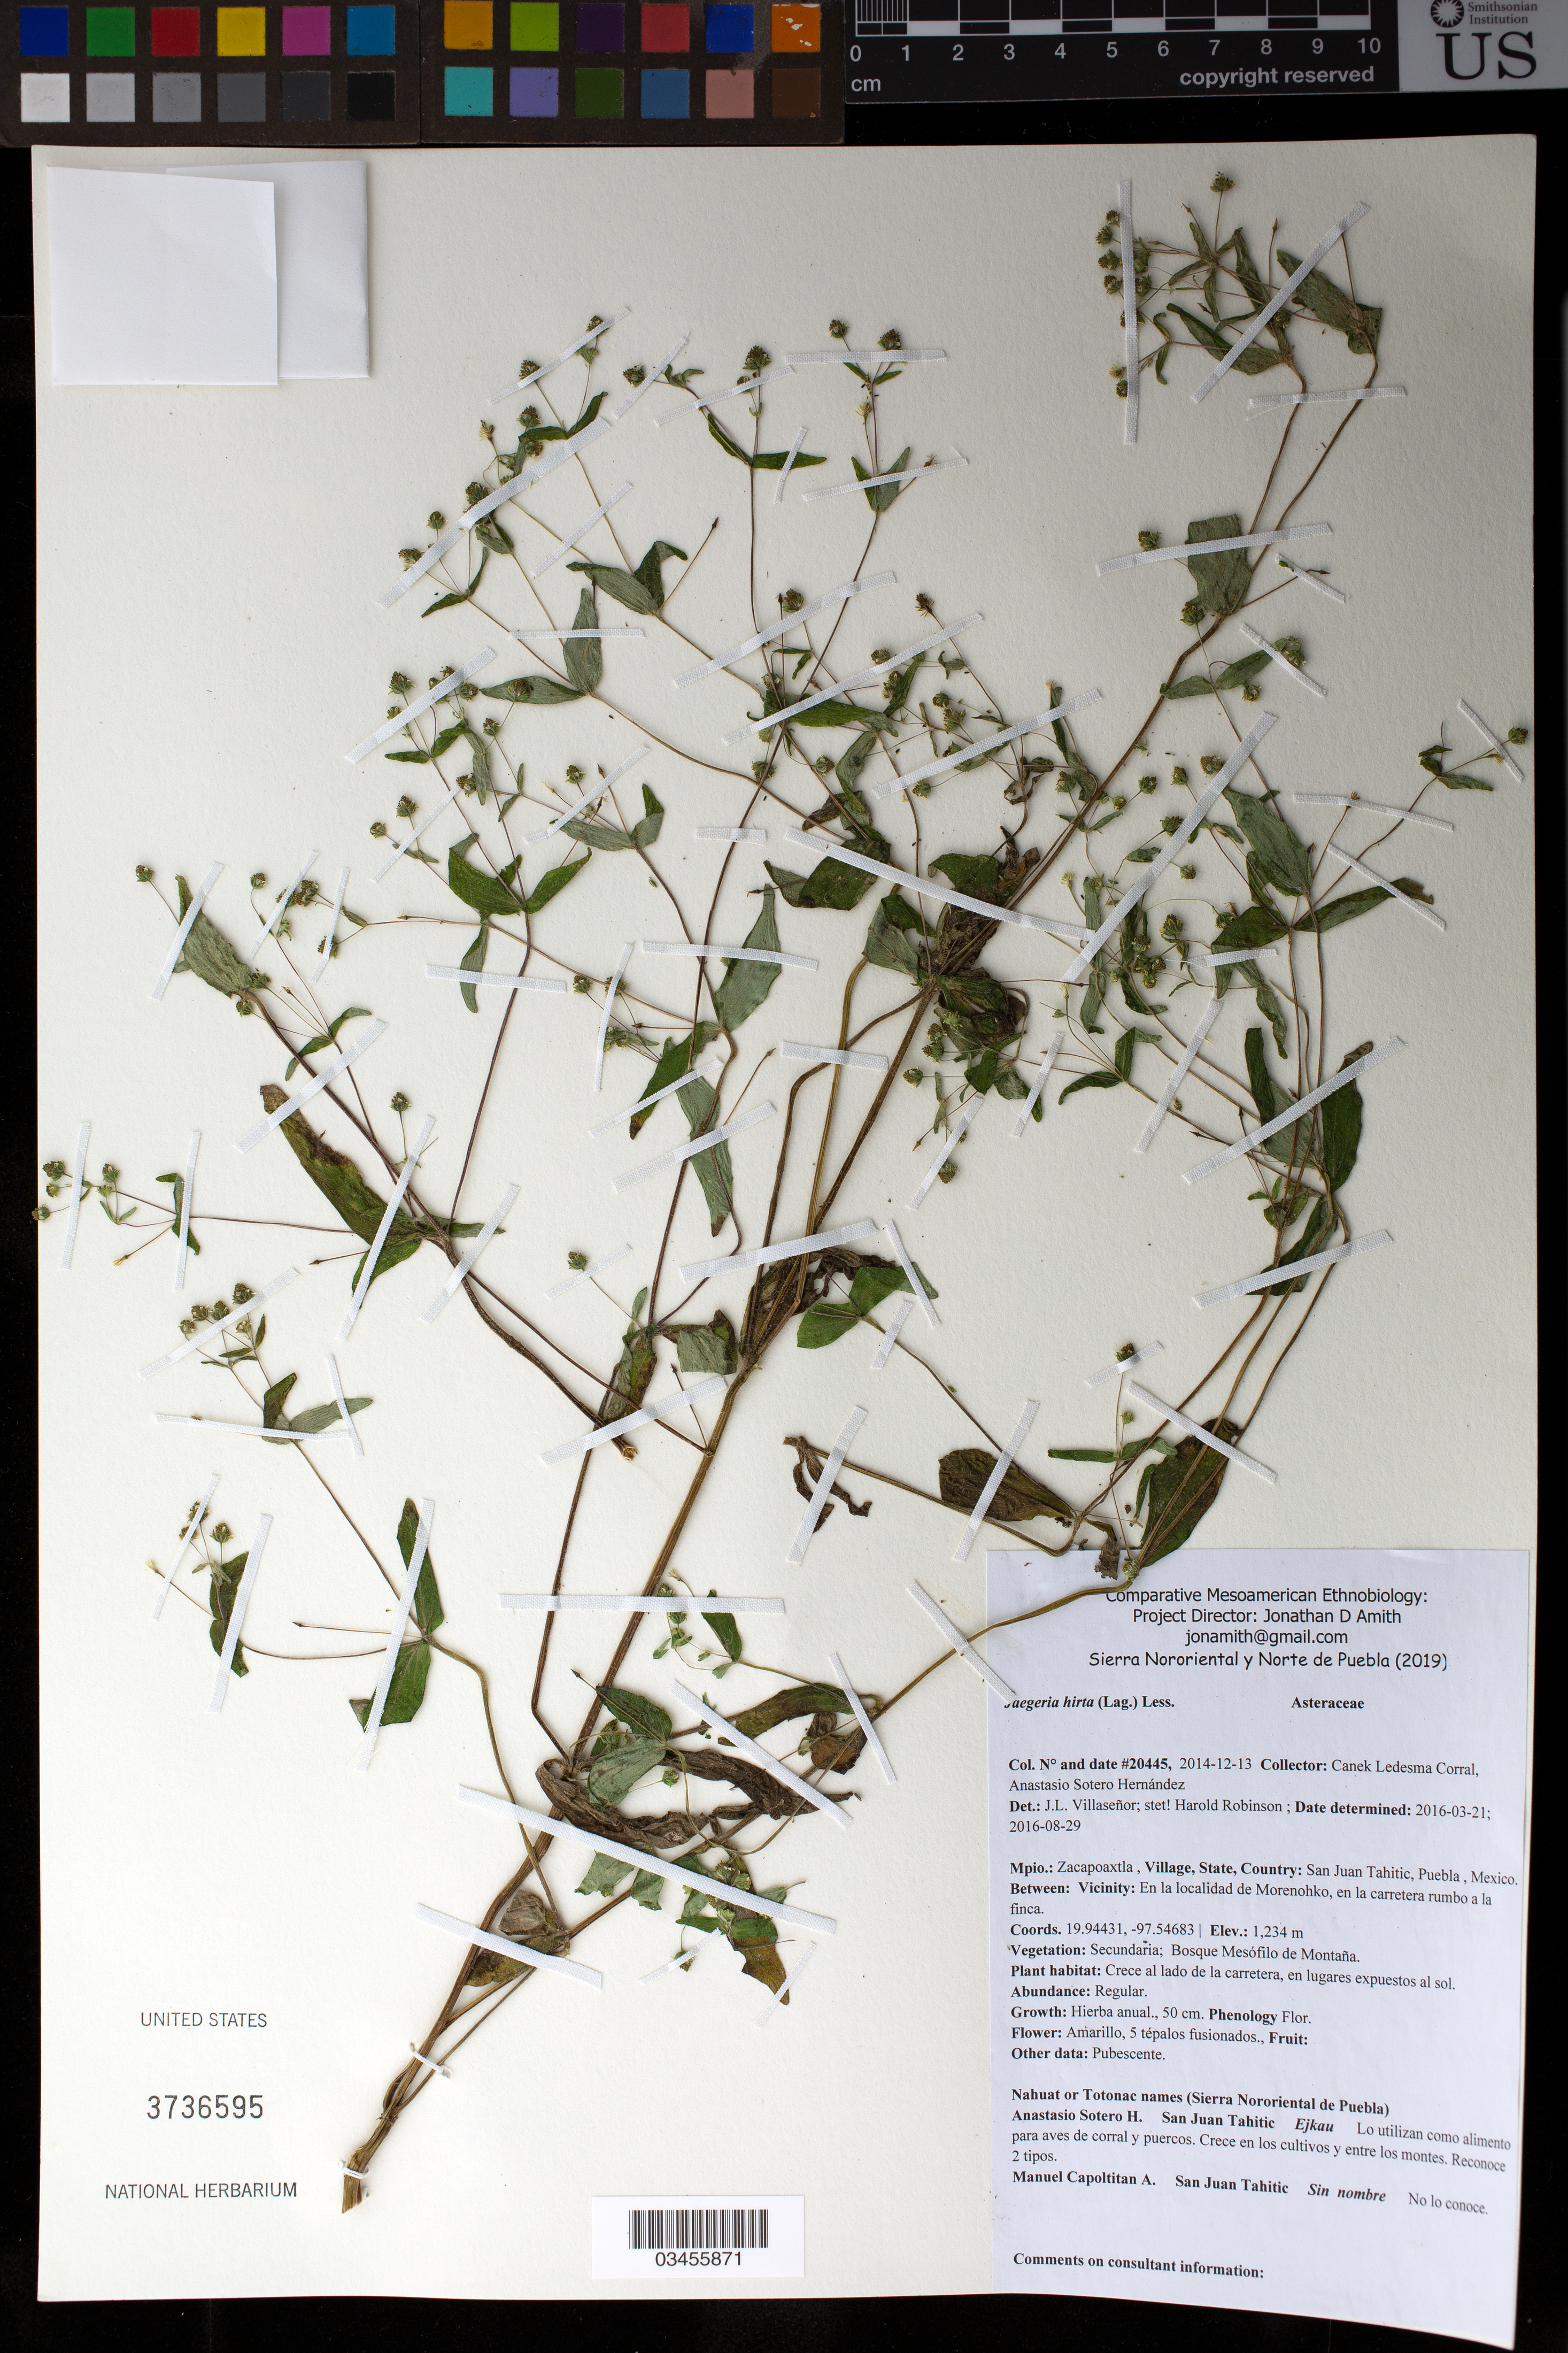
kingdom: Plantae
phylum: Tracheophyta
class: Magnoliopsida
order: Asterales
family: Asteraceae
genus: Jaegeria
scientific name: Jaegeria hirta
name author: (Lag.) Less.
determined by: Robinson, Harold E., (US)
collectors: Canek Ledesma C.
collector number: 20445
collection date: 2014-12-13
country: México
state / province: Puebla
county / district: Zacapoaxtla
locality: PUEBLO: San Juan Tahitic; LOCALIDAD EXACTA: En la localidad de Morenohko, en la carretera rumbo a la finca.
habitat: Bosque mesófilo de montaña; Crece al lado de la carretera, en lugares expuestos al sol.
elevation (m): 1234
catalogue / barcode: US 3736595